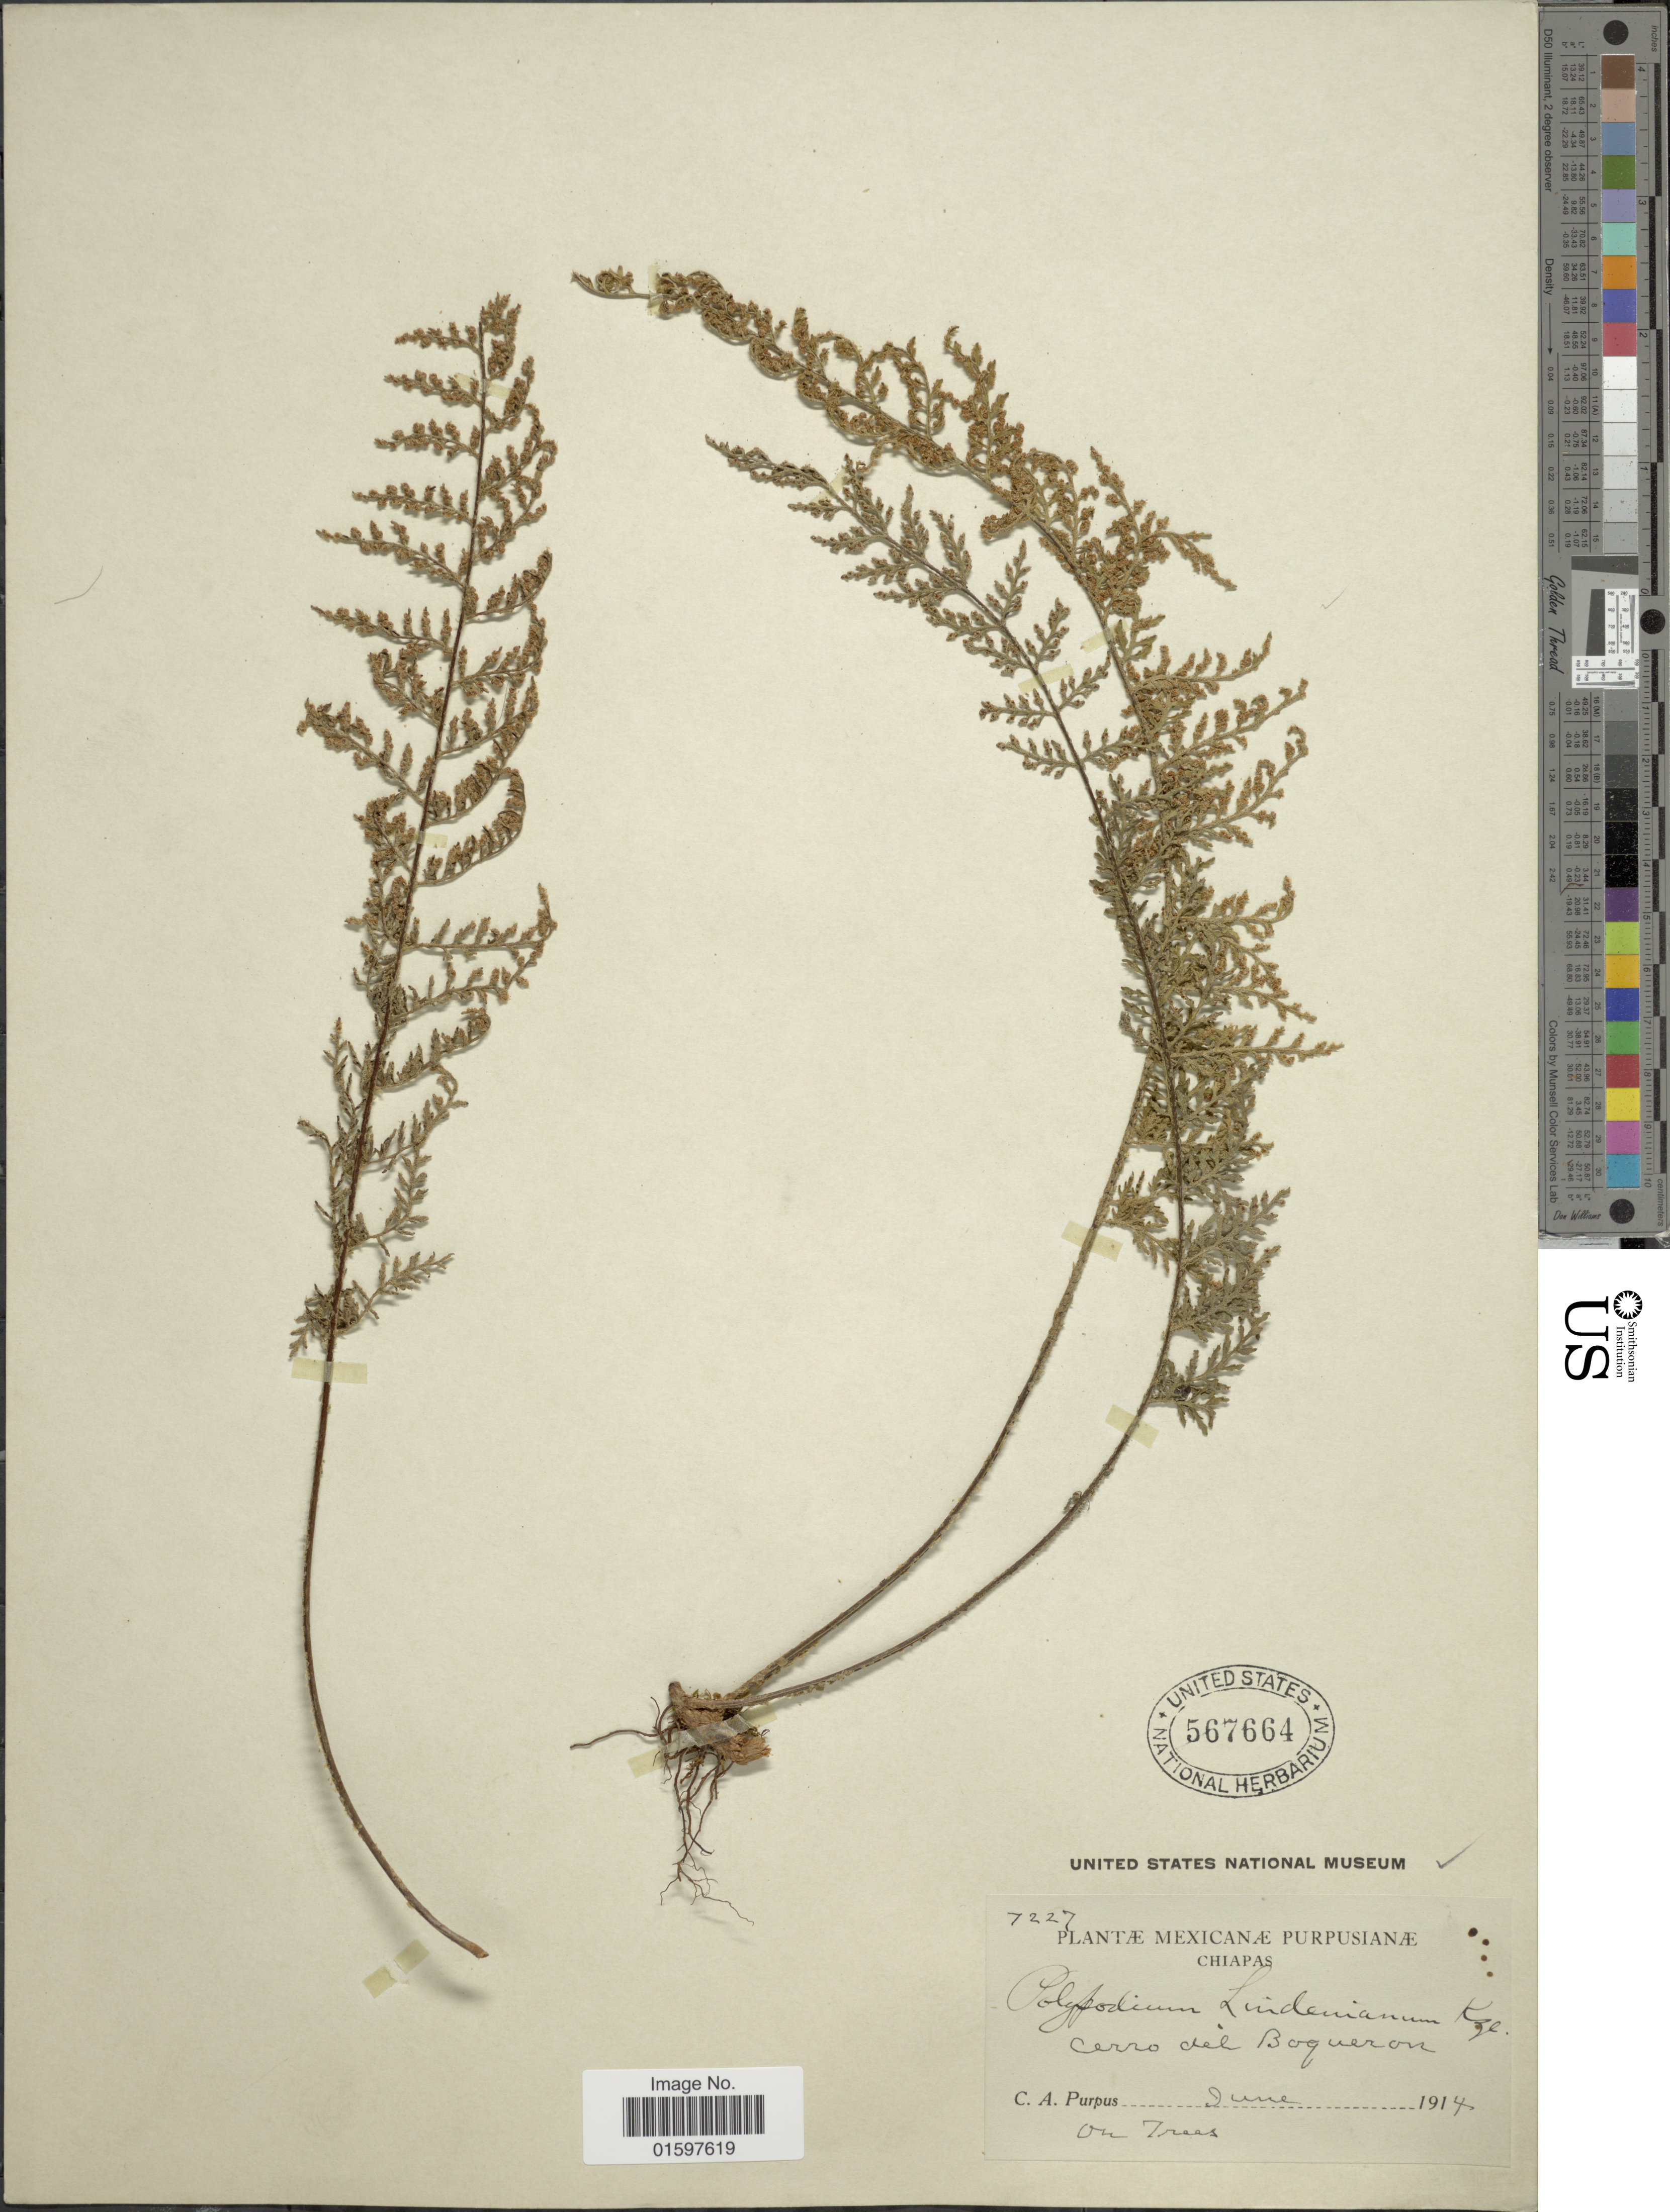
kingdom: Plantae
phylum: Tracheophyta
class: Polypodiopsida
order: Polypodiales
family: Polypodiaceae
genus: Pleopeltis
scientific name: Pleopeltis lindeniana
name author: (Kunze) A.R. Sm. & Tejero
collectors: C. A. Purpus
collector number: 7227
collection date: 1914-06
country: Mexico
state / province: Chiapas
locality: Cerro del Boqueron, on trees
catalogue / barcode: US 267664